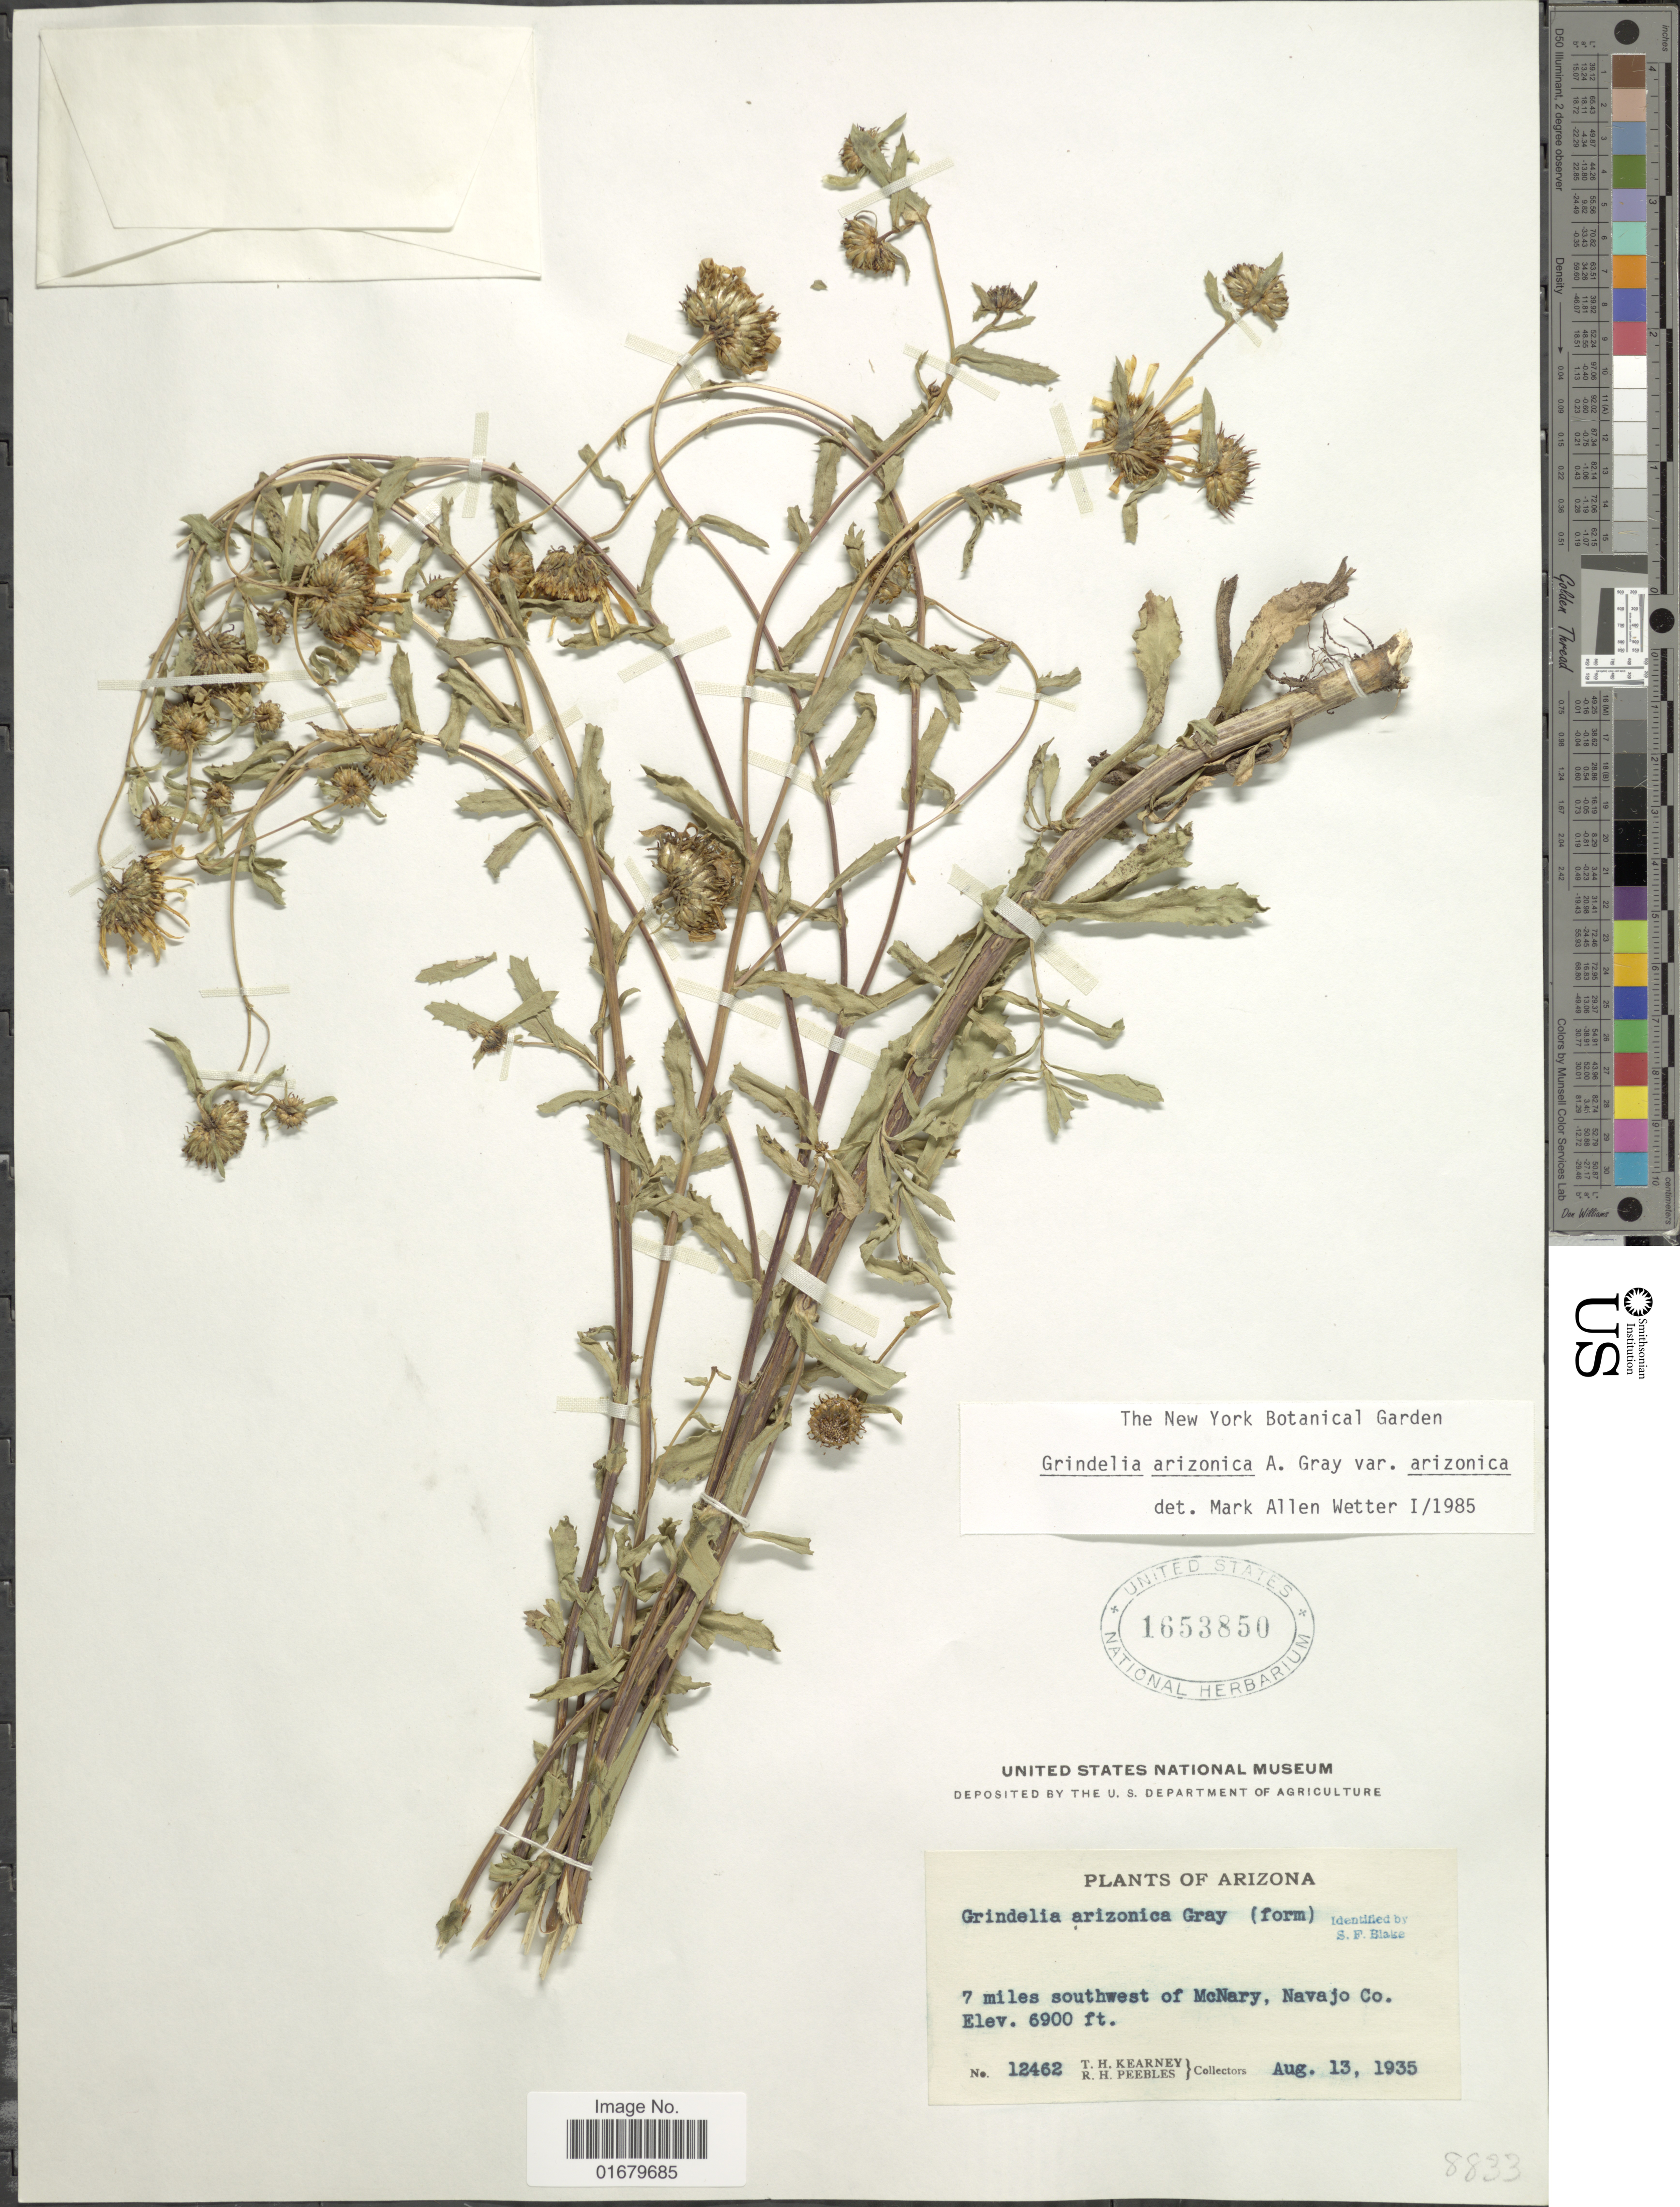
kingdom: Plantae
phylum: Tracheophyta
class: Magnoliopsida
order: Asterales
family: Asteraceae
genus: Grindelia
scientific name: Grindelia arizonica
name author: A. Gray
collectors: T. H. Kearney & R. H. Peebles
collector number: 12462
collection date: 1935-08-13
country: United States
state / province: Arizona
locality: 7 miles southwest of McNary, Navajo Co.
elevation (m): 2103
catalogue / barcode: US 1653850